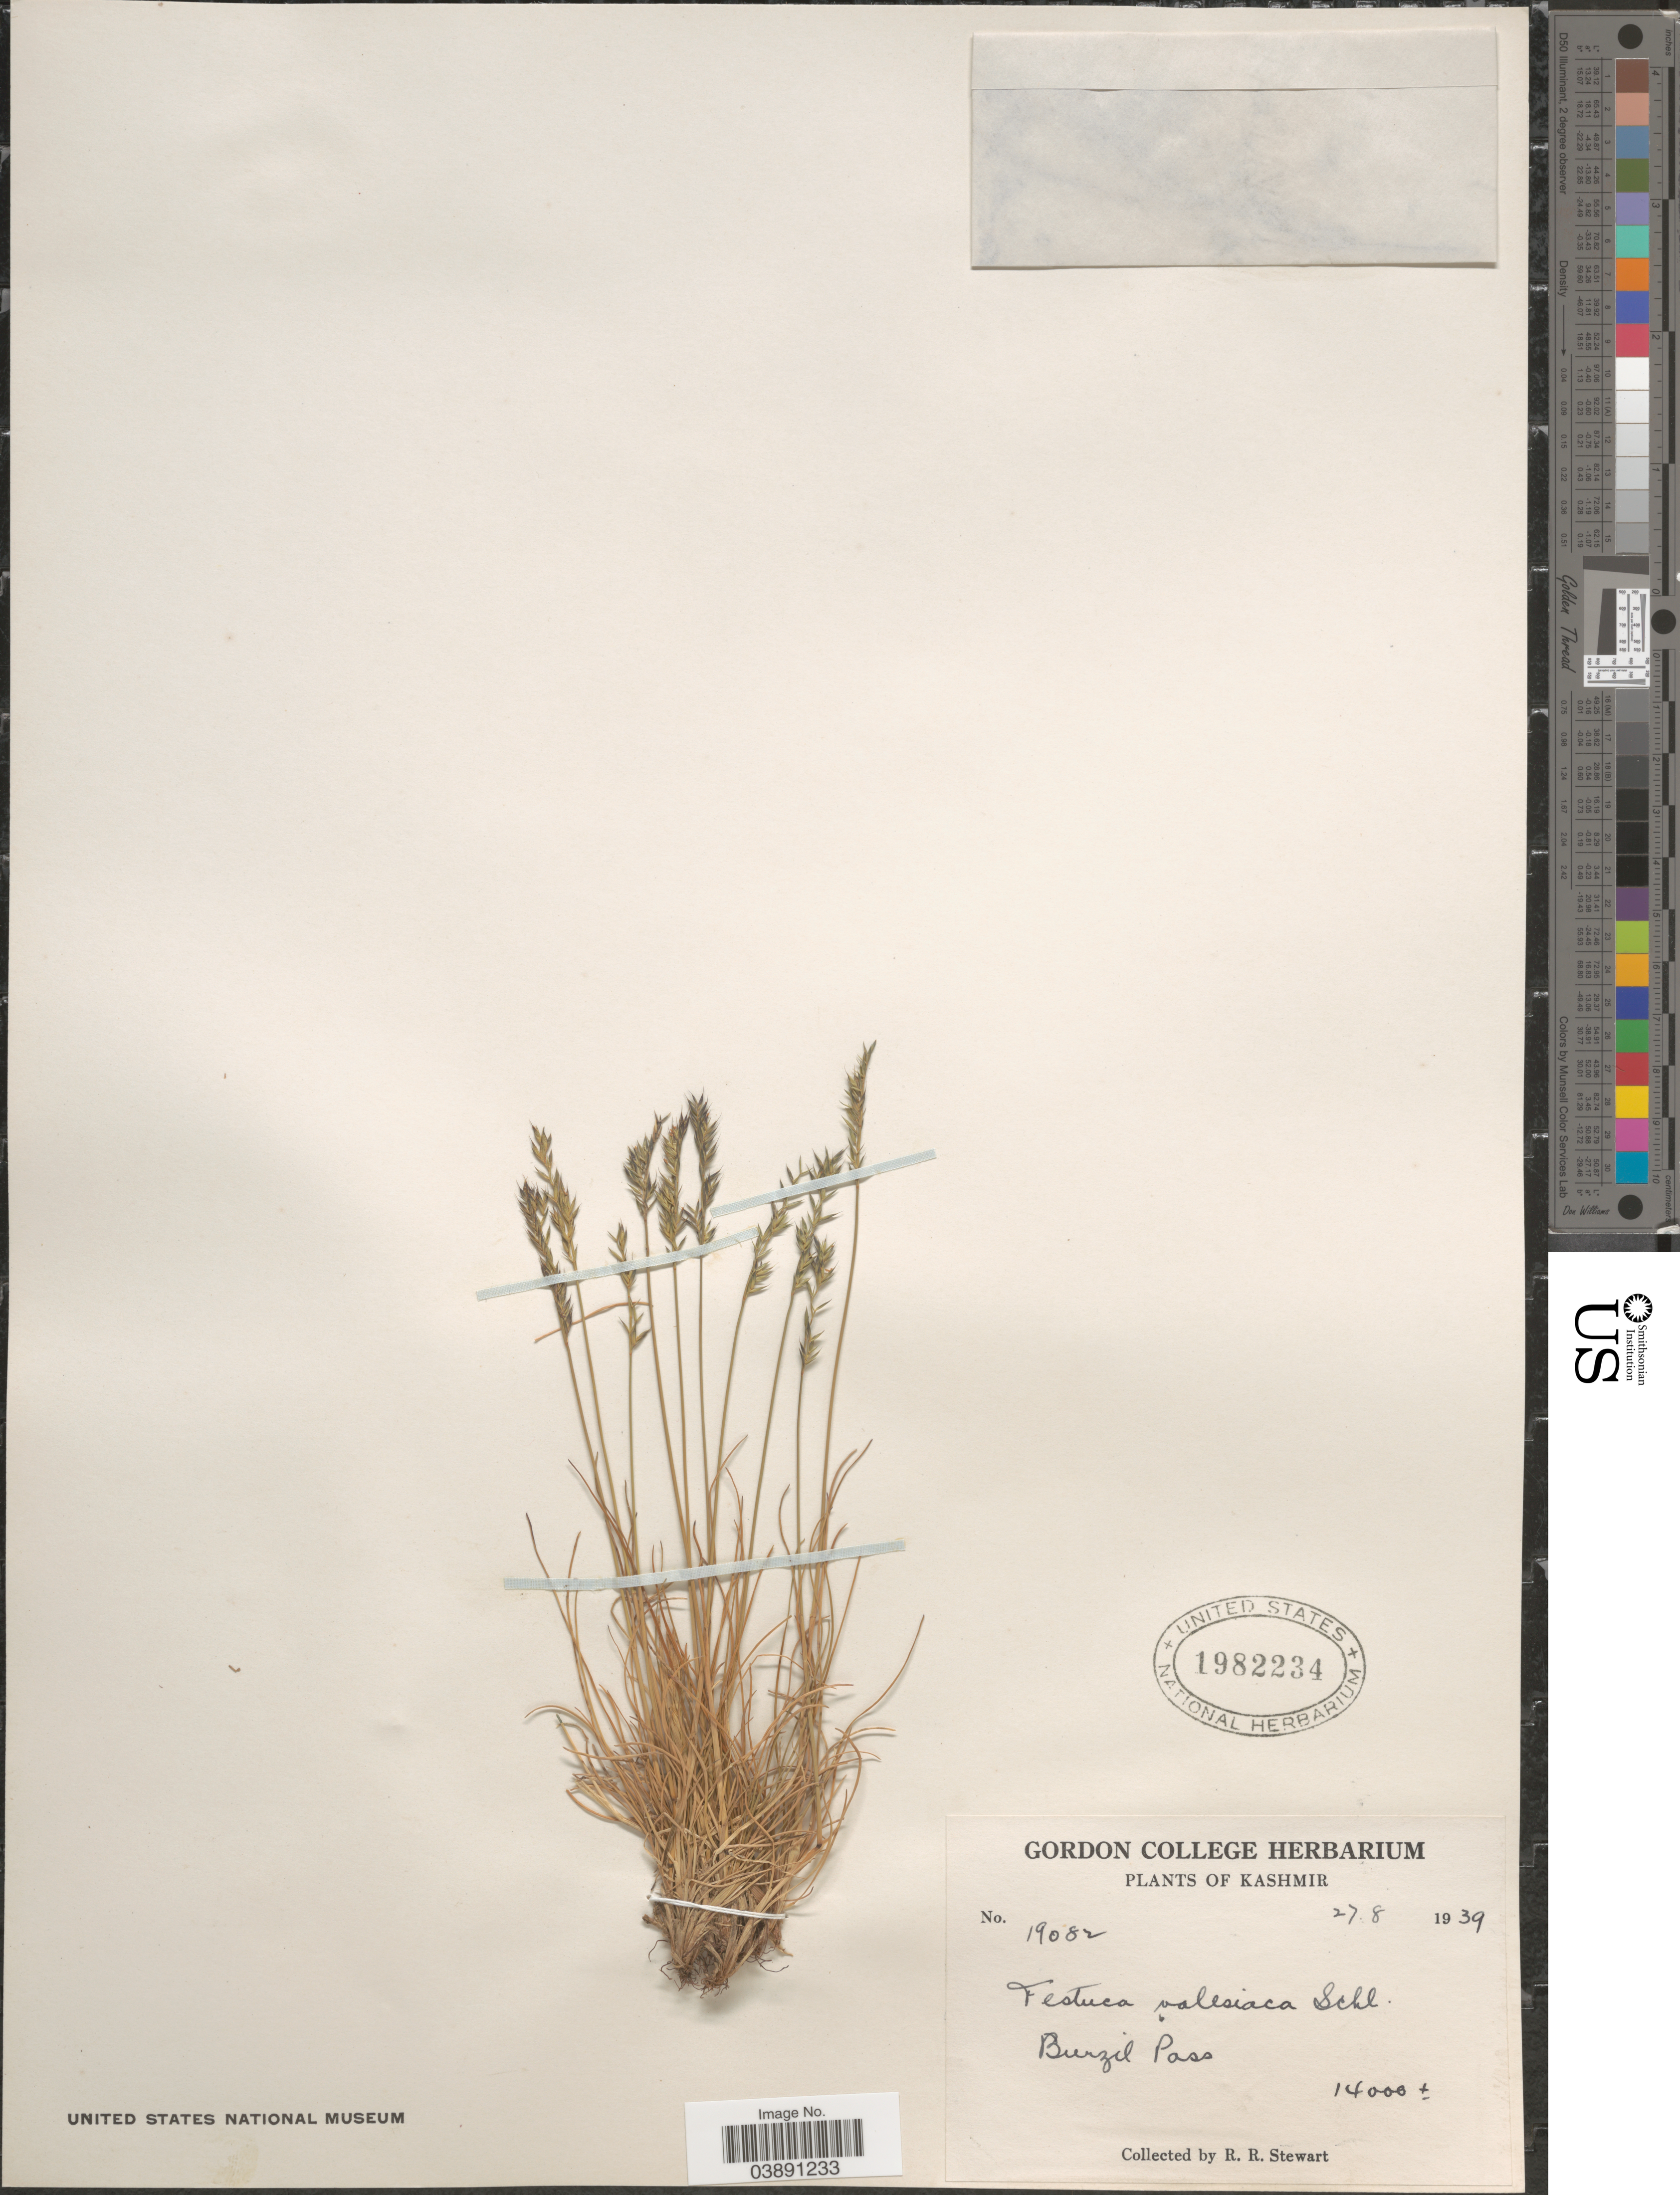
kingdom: Plantae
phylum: Tracheophyta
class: Liliopsida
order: Poales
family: Poaceae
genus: Festuca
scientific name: Festuca valesiaca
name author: Schleich. ex Gaudin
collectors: R. Stewart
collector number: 19082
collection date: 1939-08-27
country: India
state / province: Jammu and Kashmir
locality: Kashmir. Burzil Pass.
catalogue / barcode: US 1982234